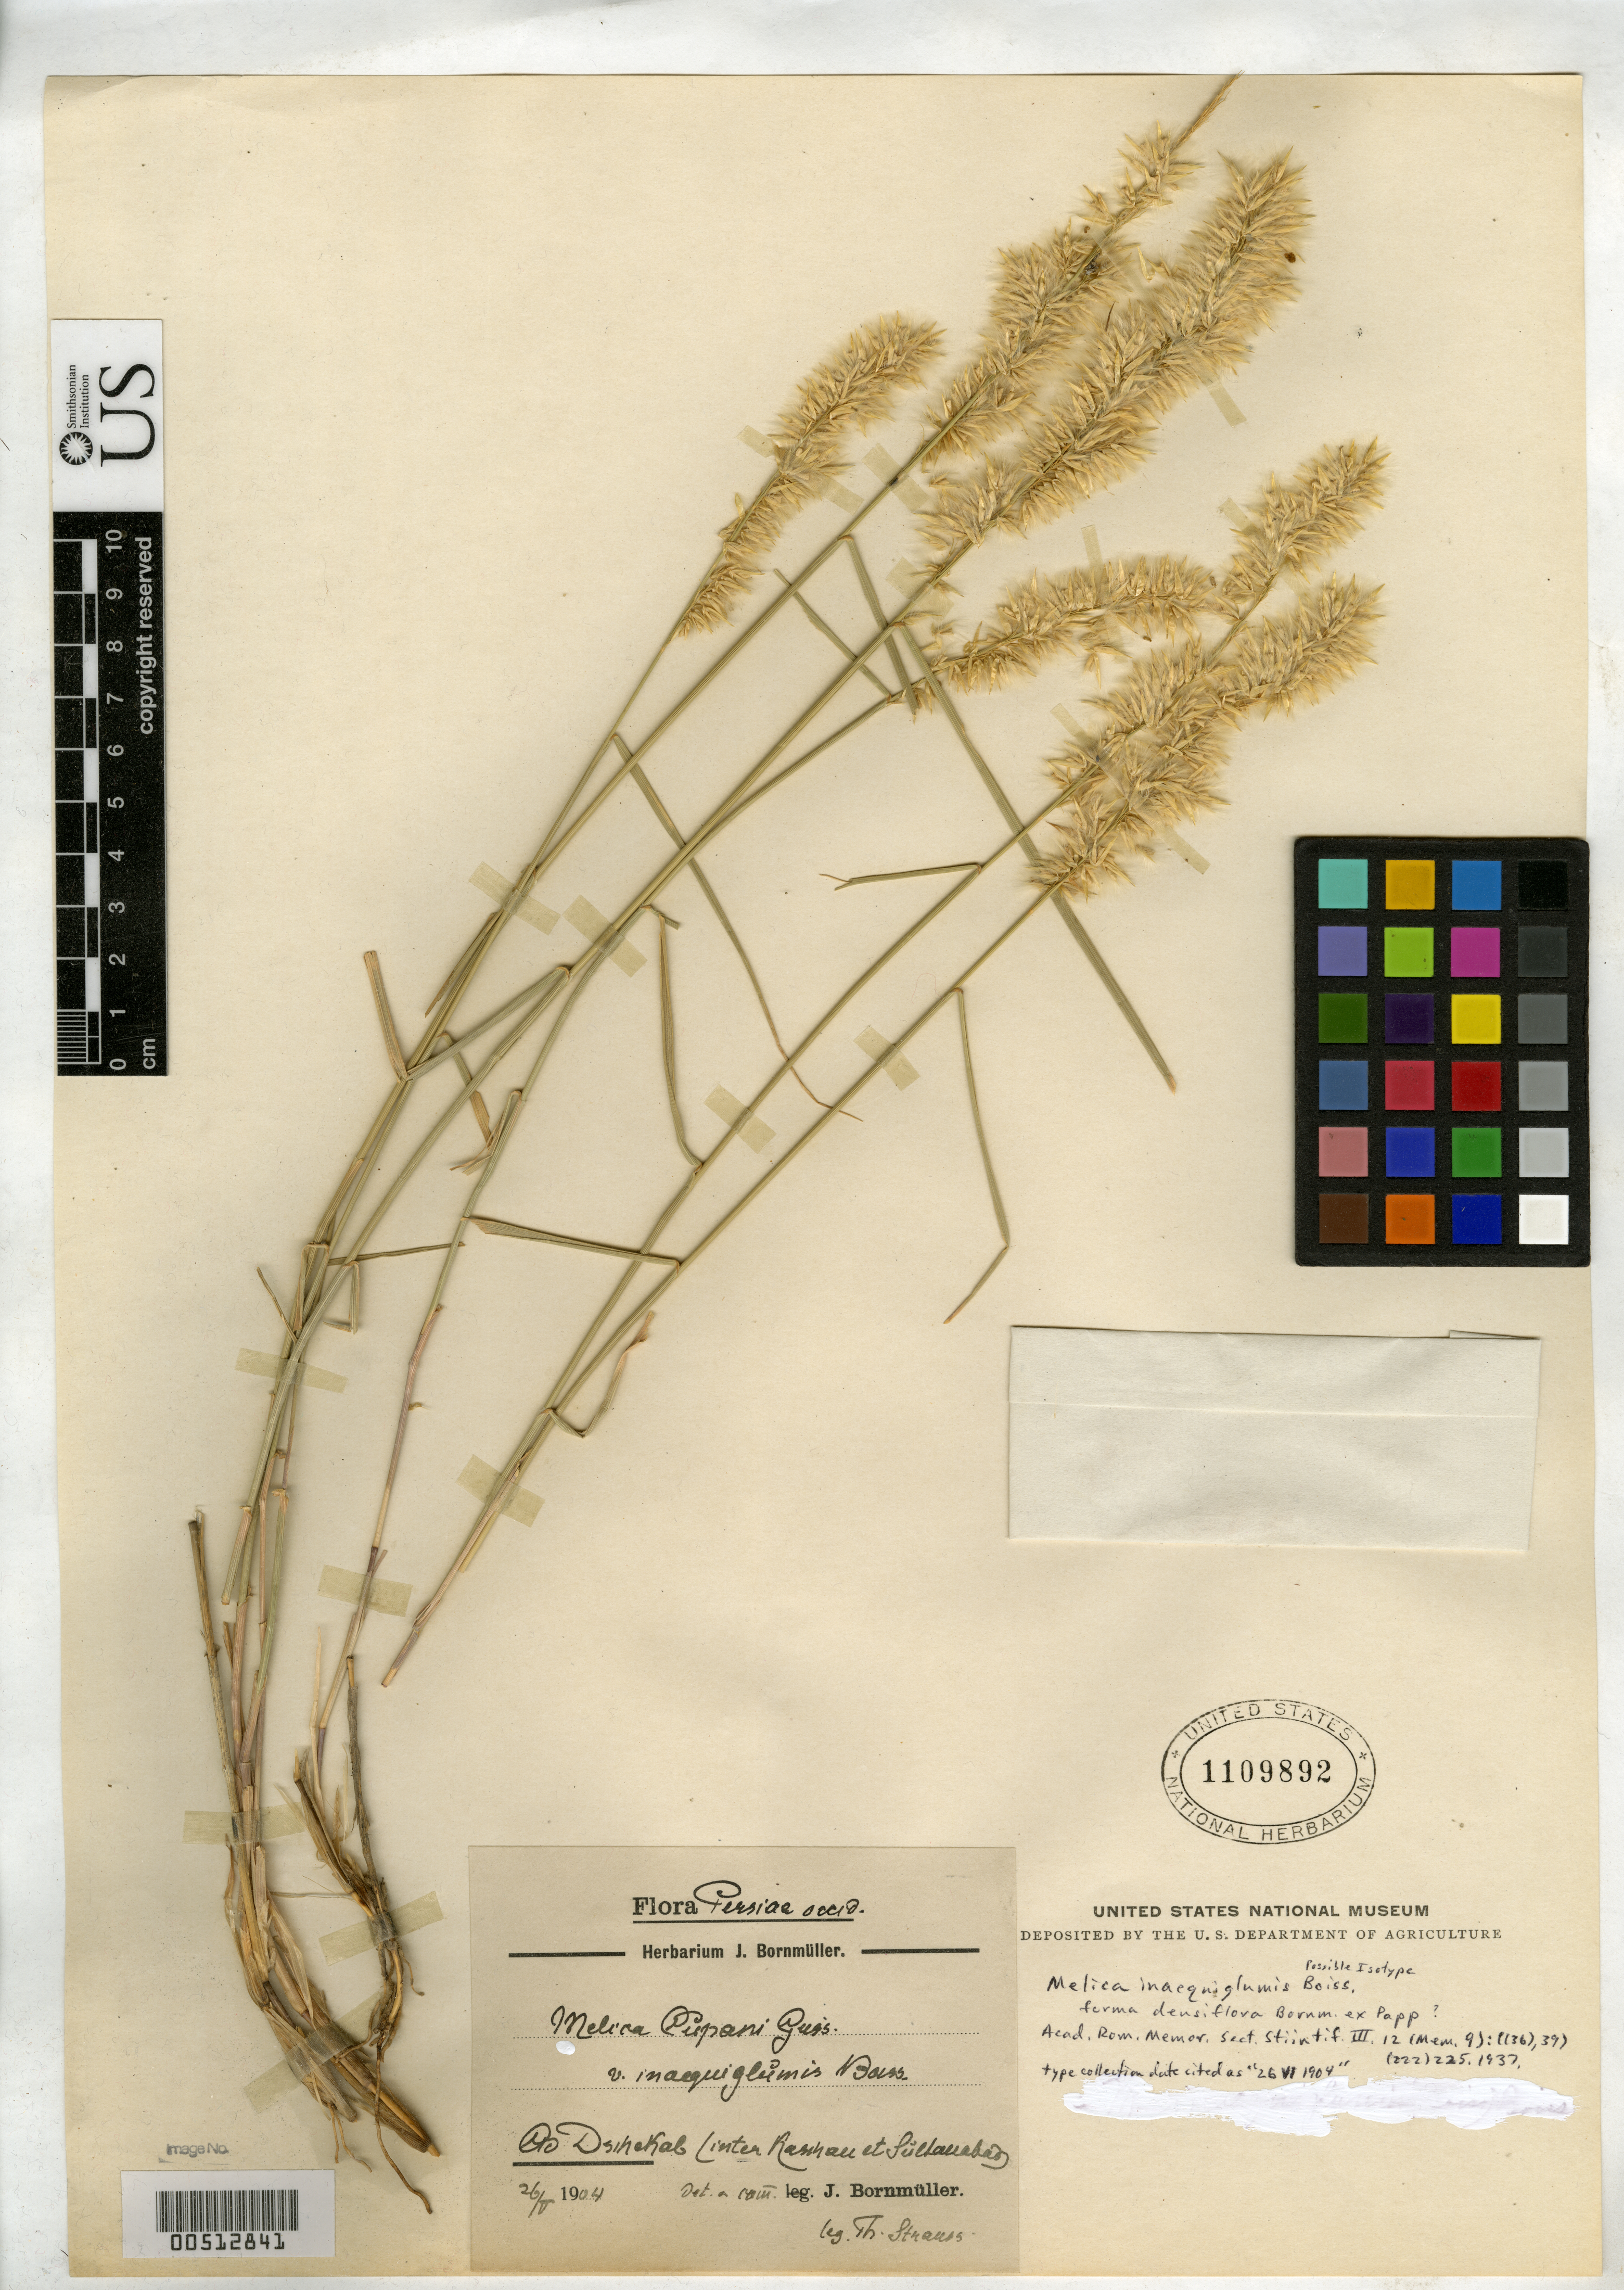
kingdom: Plantae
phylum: Tracheophyta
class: Liliopsida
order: Poales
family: Poaceae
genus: Melica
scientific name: Melica inaequiglumis f. densiflora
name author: Bornm. ex Papp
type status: Isotype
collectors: T. Strauss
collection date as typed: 26 May 1904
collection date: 1904-05-26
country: Iran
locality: Dschekab, Kasihan.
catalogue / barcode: US 1109892